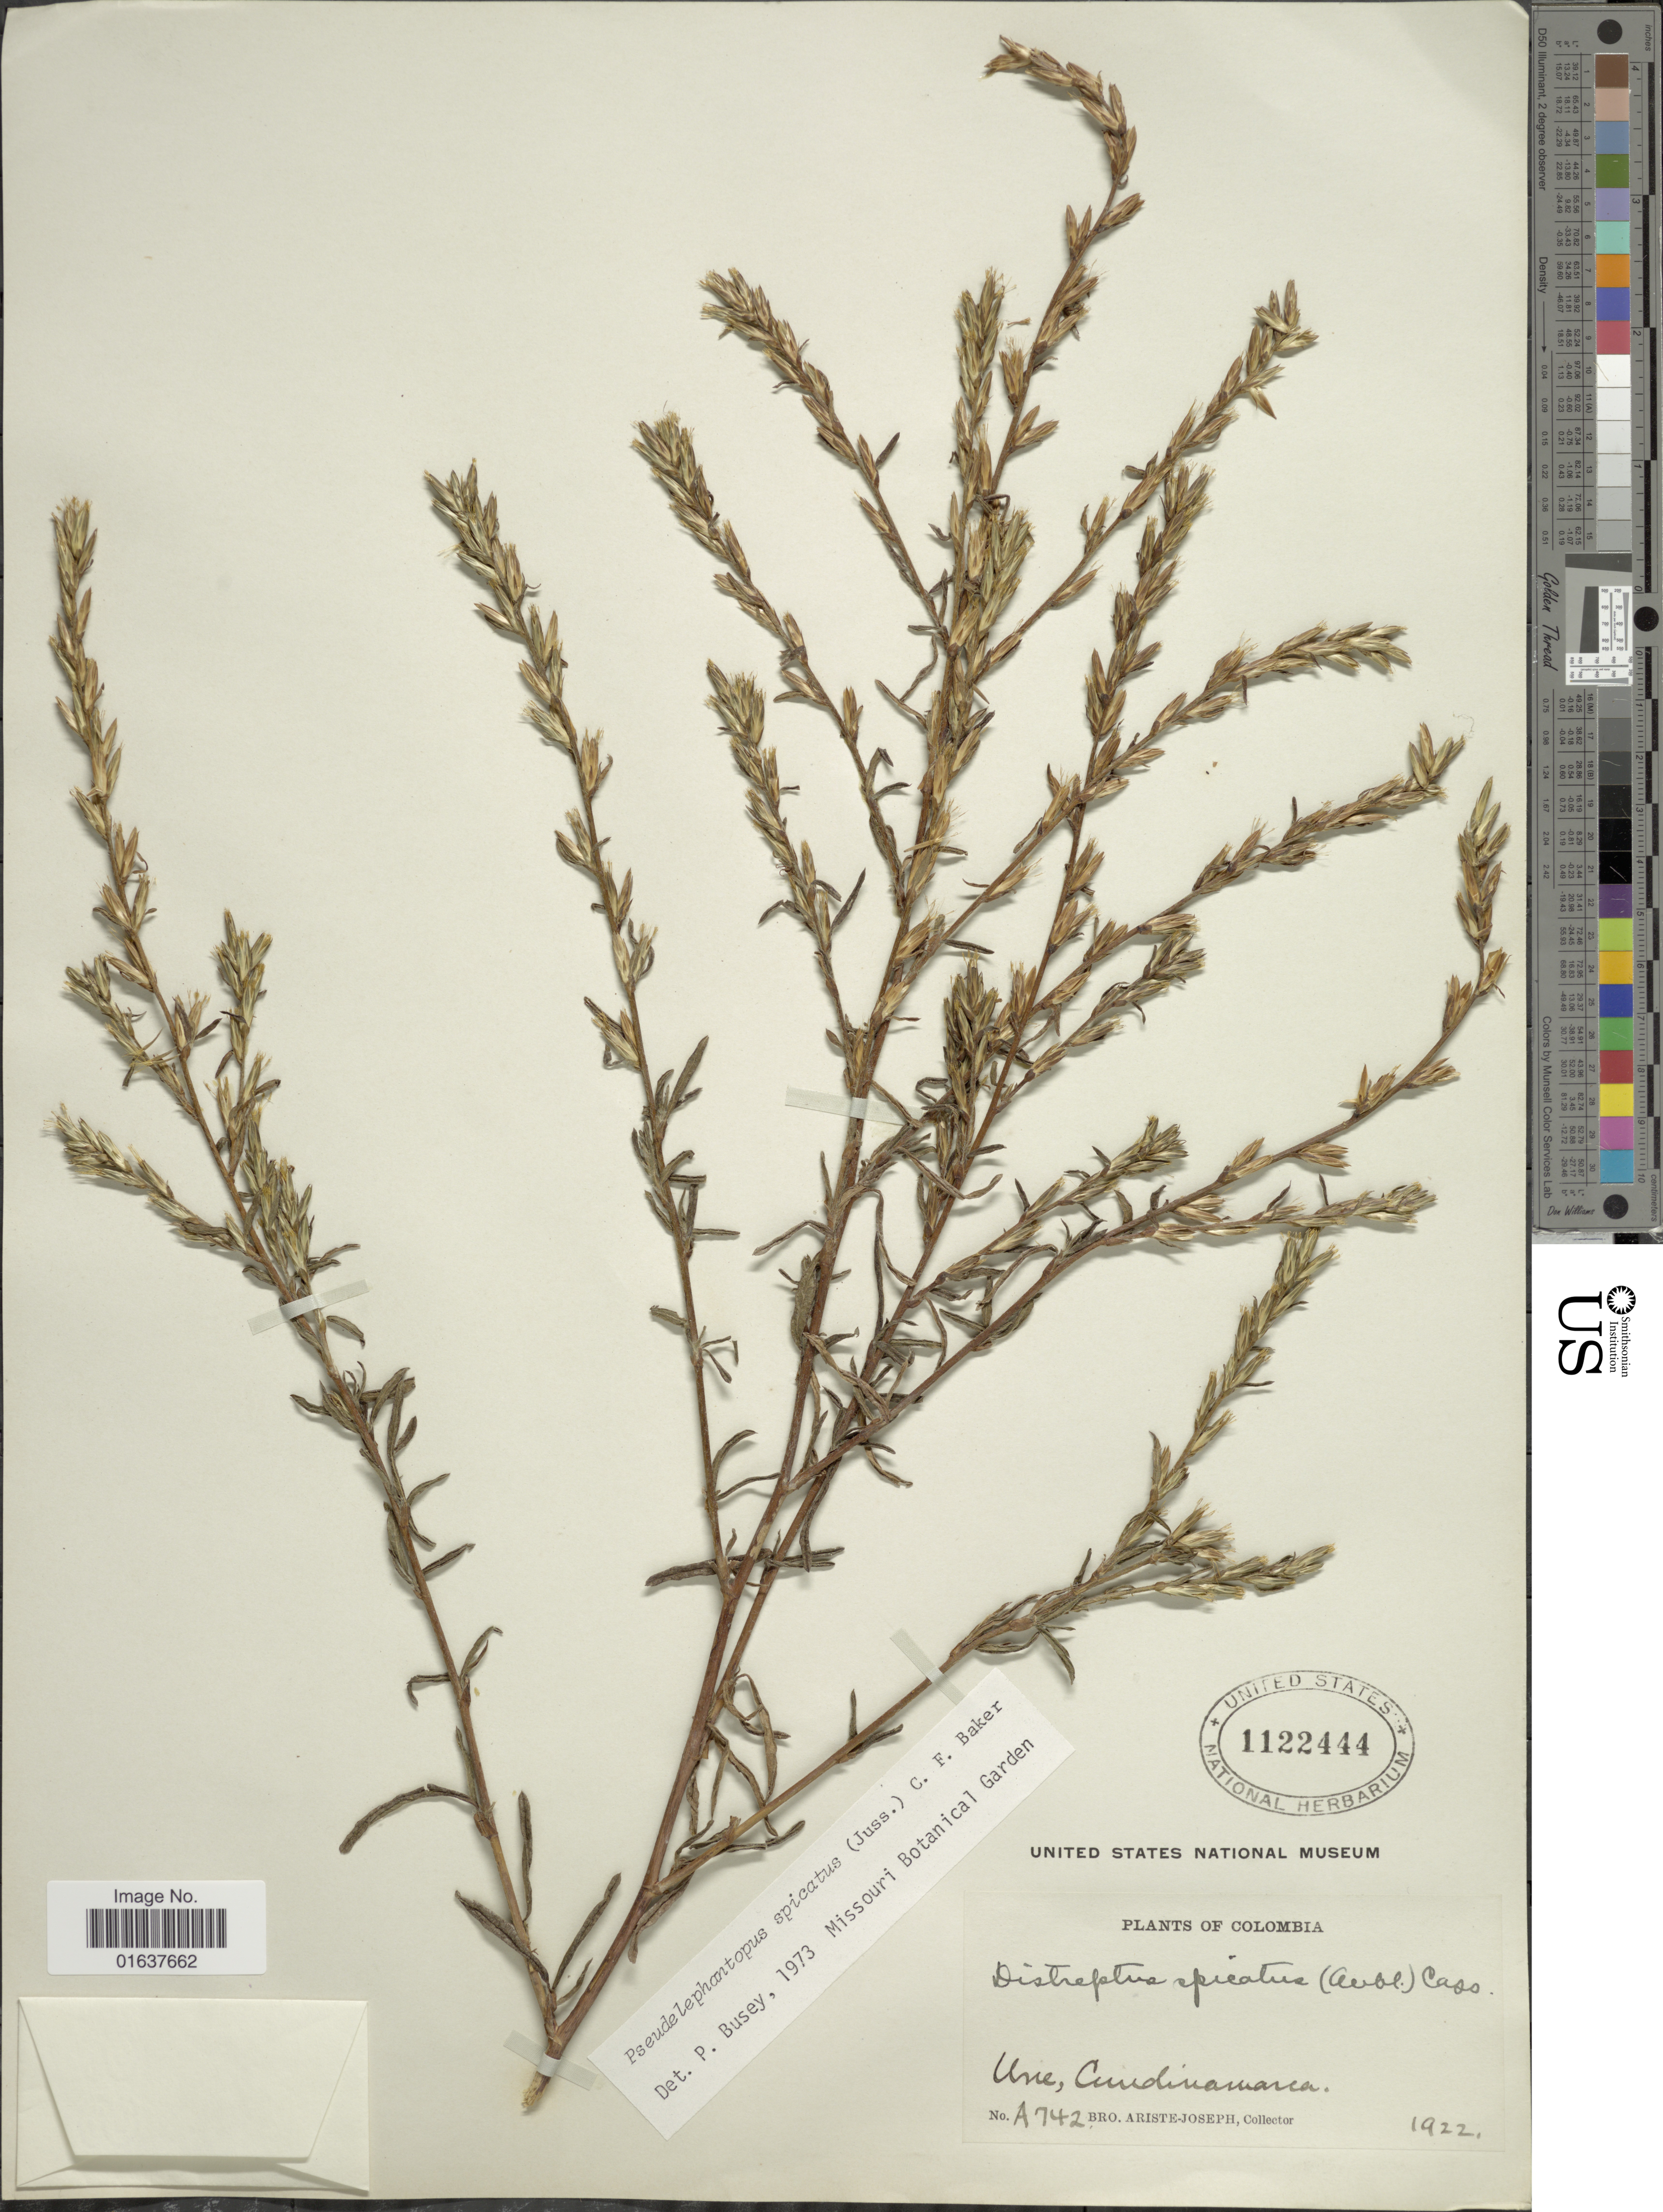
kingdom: Plantae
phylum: Tracheophyta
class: Magnoliopsida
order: Asterales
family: Asteraceae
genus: Pseudelephantopus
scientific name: Pseudelephantopus spicatus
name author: (Juss. ex Aubl.) C.F. Baker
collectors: Bro. Ariste-Joseph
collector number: A742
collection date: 1922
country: Colombia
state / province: Cundinamarca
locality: Une, Cundinimarca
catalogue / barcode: US 1122444